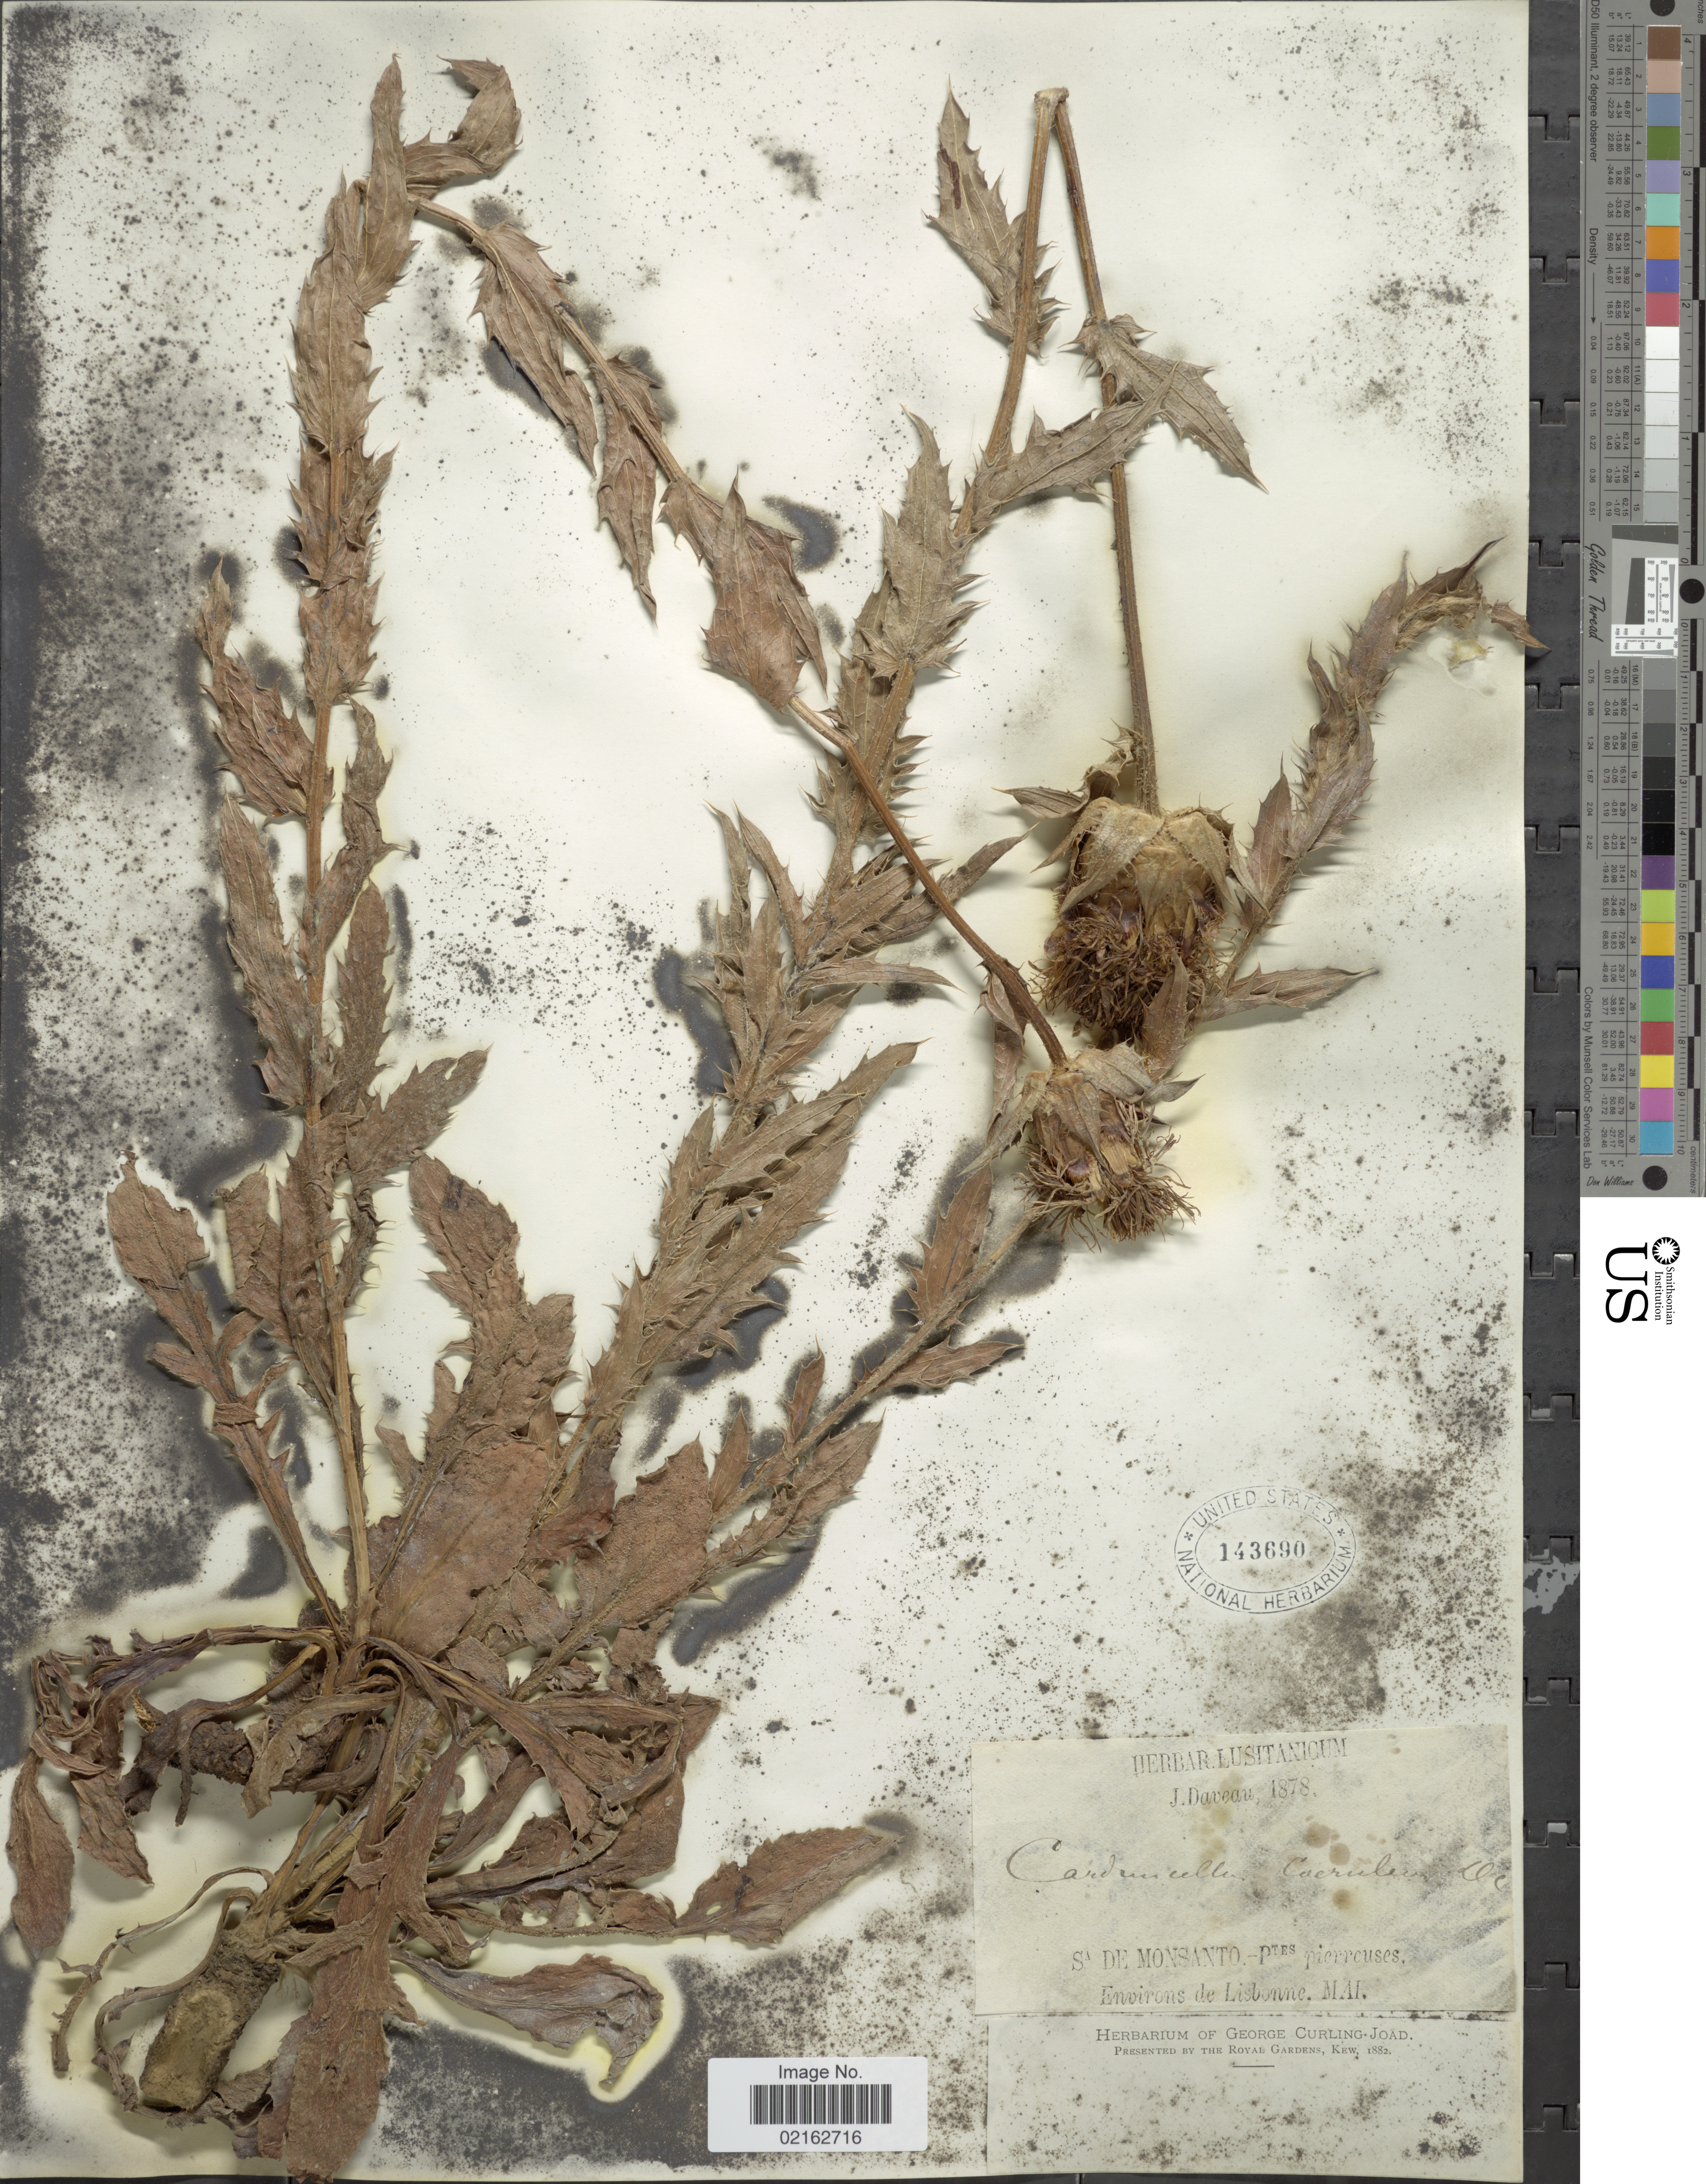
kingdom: Plantae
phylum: Tracheophyta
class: Magnoliopsida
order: Asterales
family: Asteraceae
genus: Carduncellus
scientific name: Carduncellus caeruleus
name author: (L.) DC.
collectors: J. Daveau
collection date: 1878-05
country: Portugal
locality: Sa de Monsanto, Ptes Pierrcuses, environs de Lisbonne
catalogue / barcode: US 143690